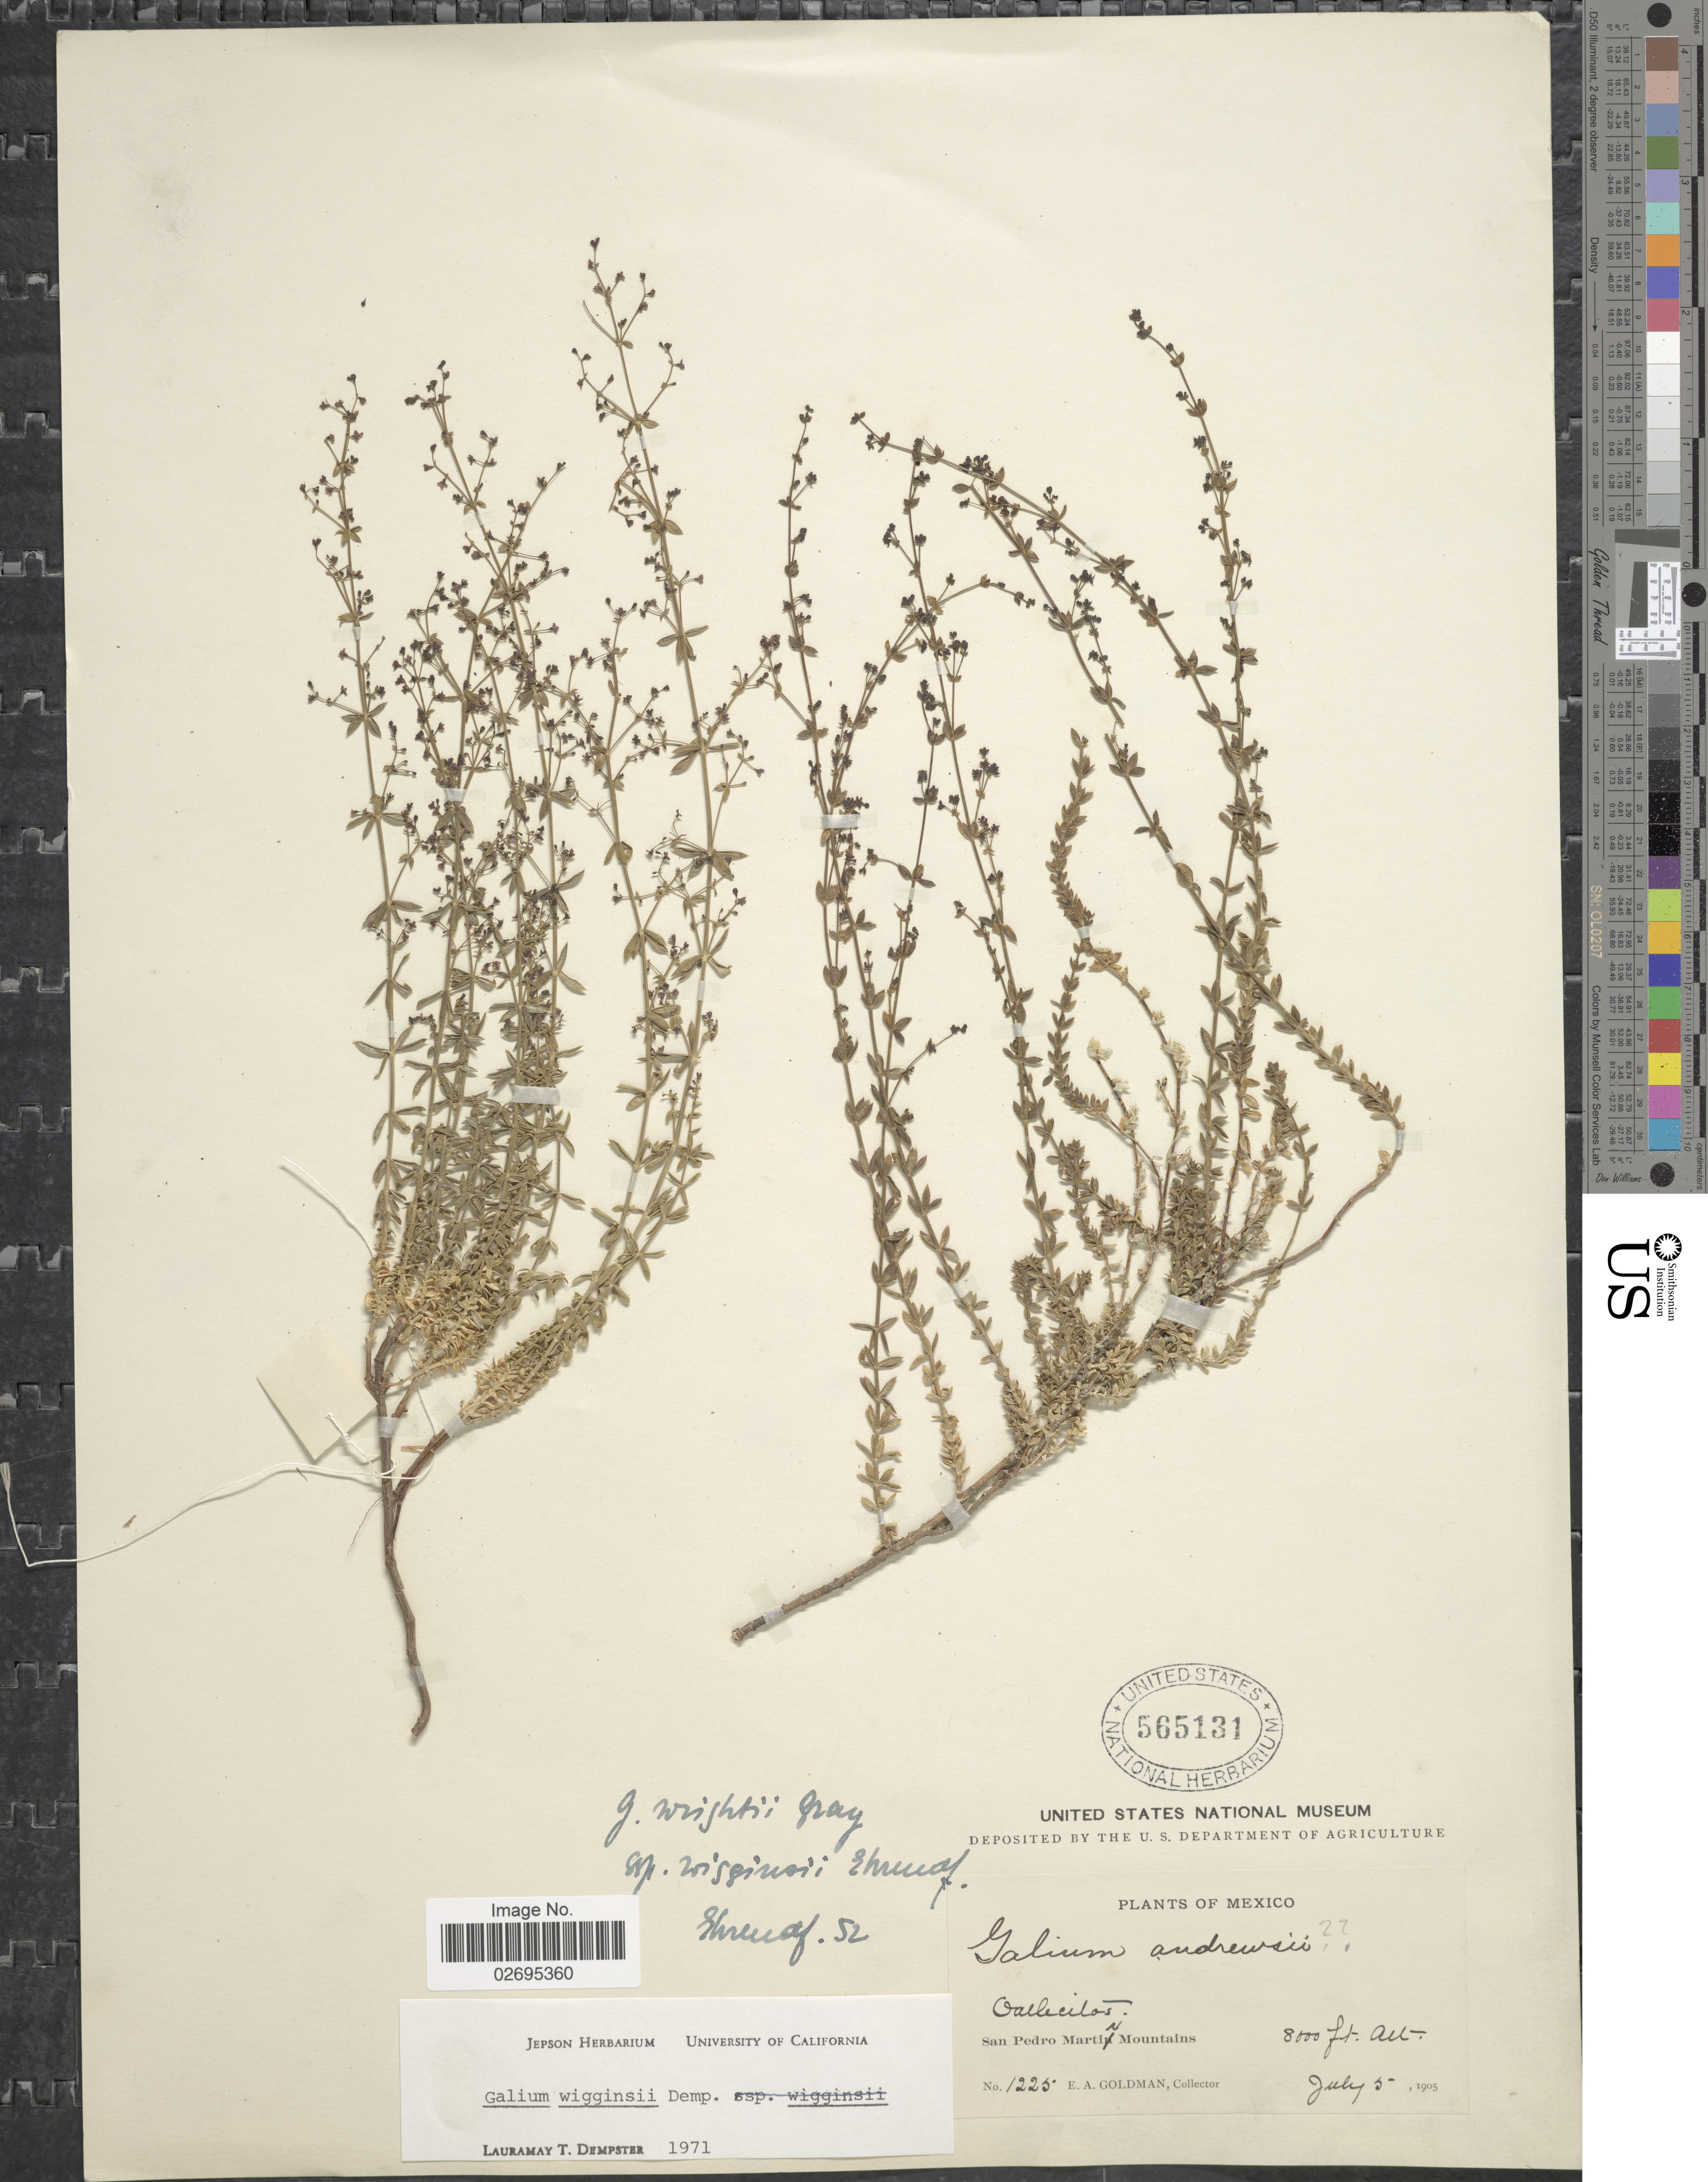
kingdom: Plantae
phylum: Tracheophyta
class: Magnoliopsida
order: Gentianales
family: Rubiaceae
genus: Galium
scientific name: Galium wigginsii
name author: Dempster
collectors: E. A. Goldman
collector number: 1225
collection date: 1905-07-05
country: Mexico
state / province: Baja California Norte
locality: Vallecitos, San Pedro Martir Mountains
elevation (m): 2438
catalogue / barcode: US 565131